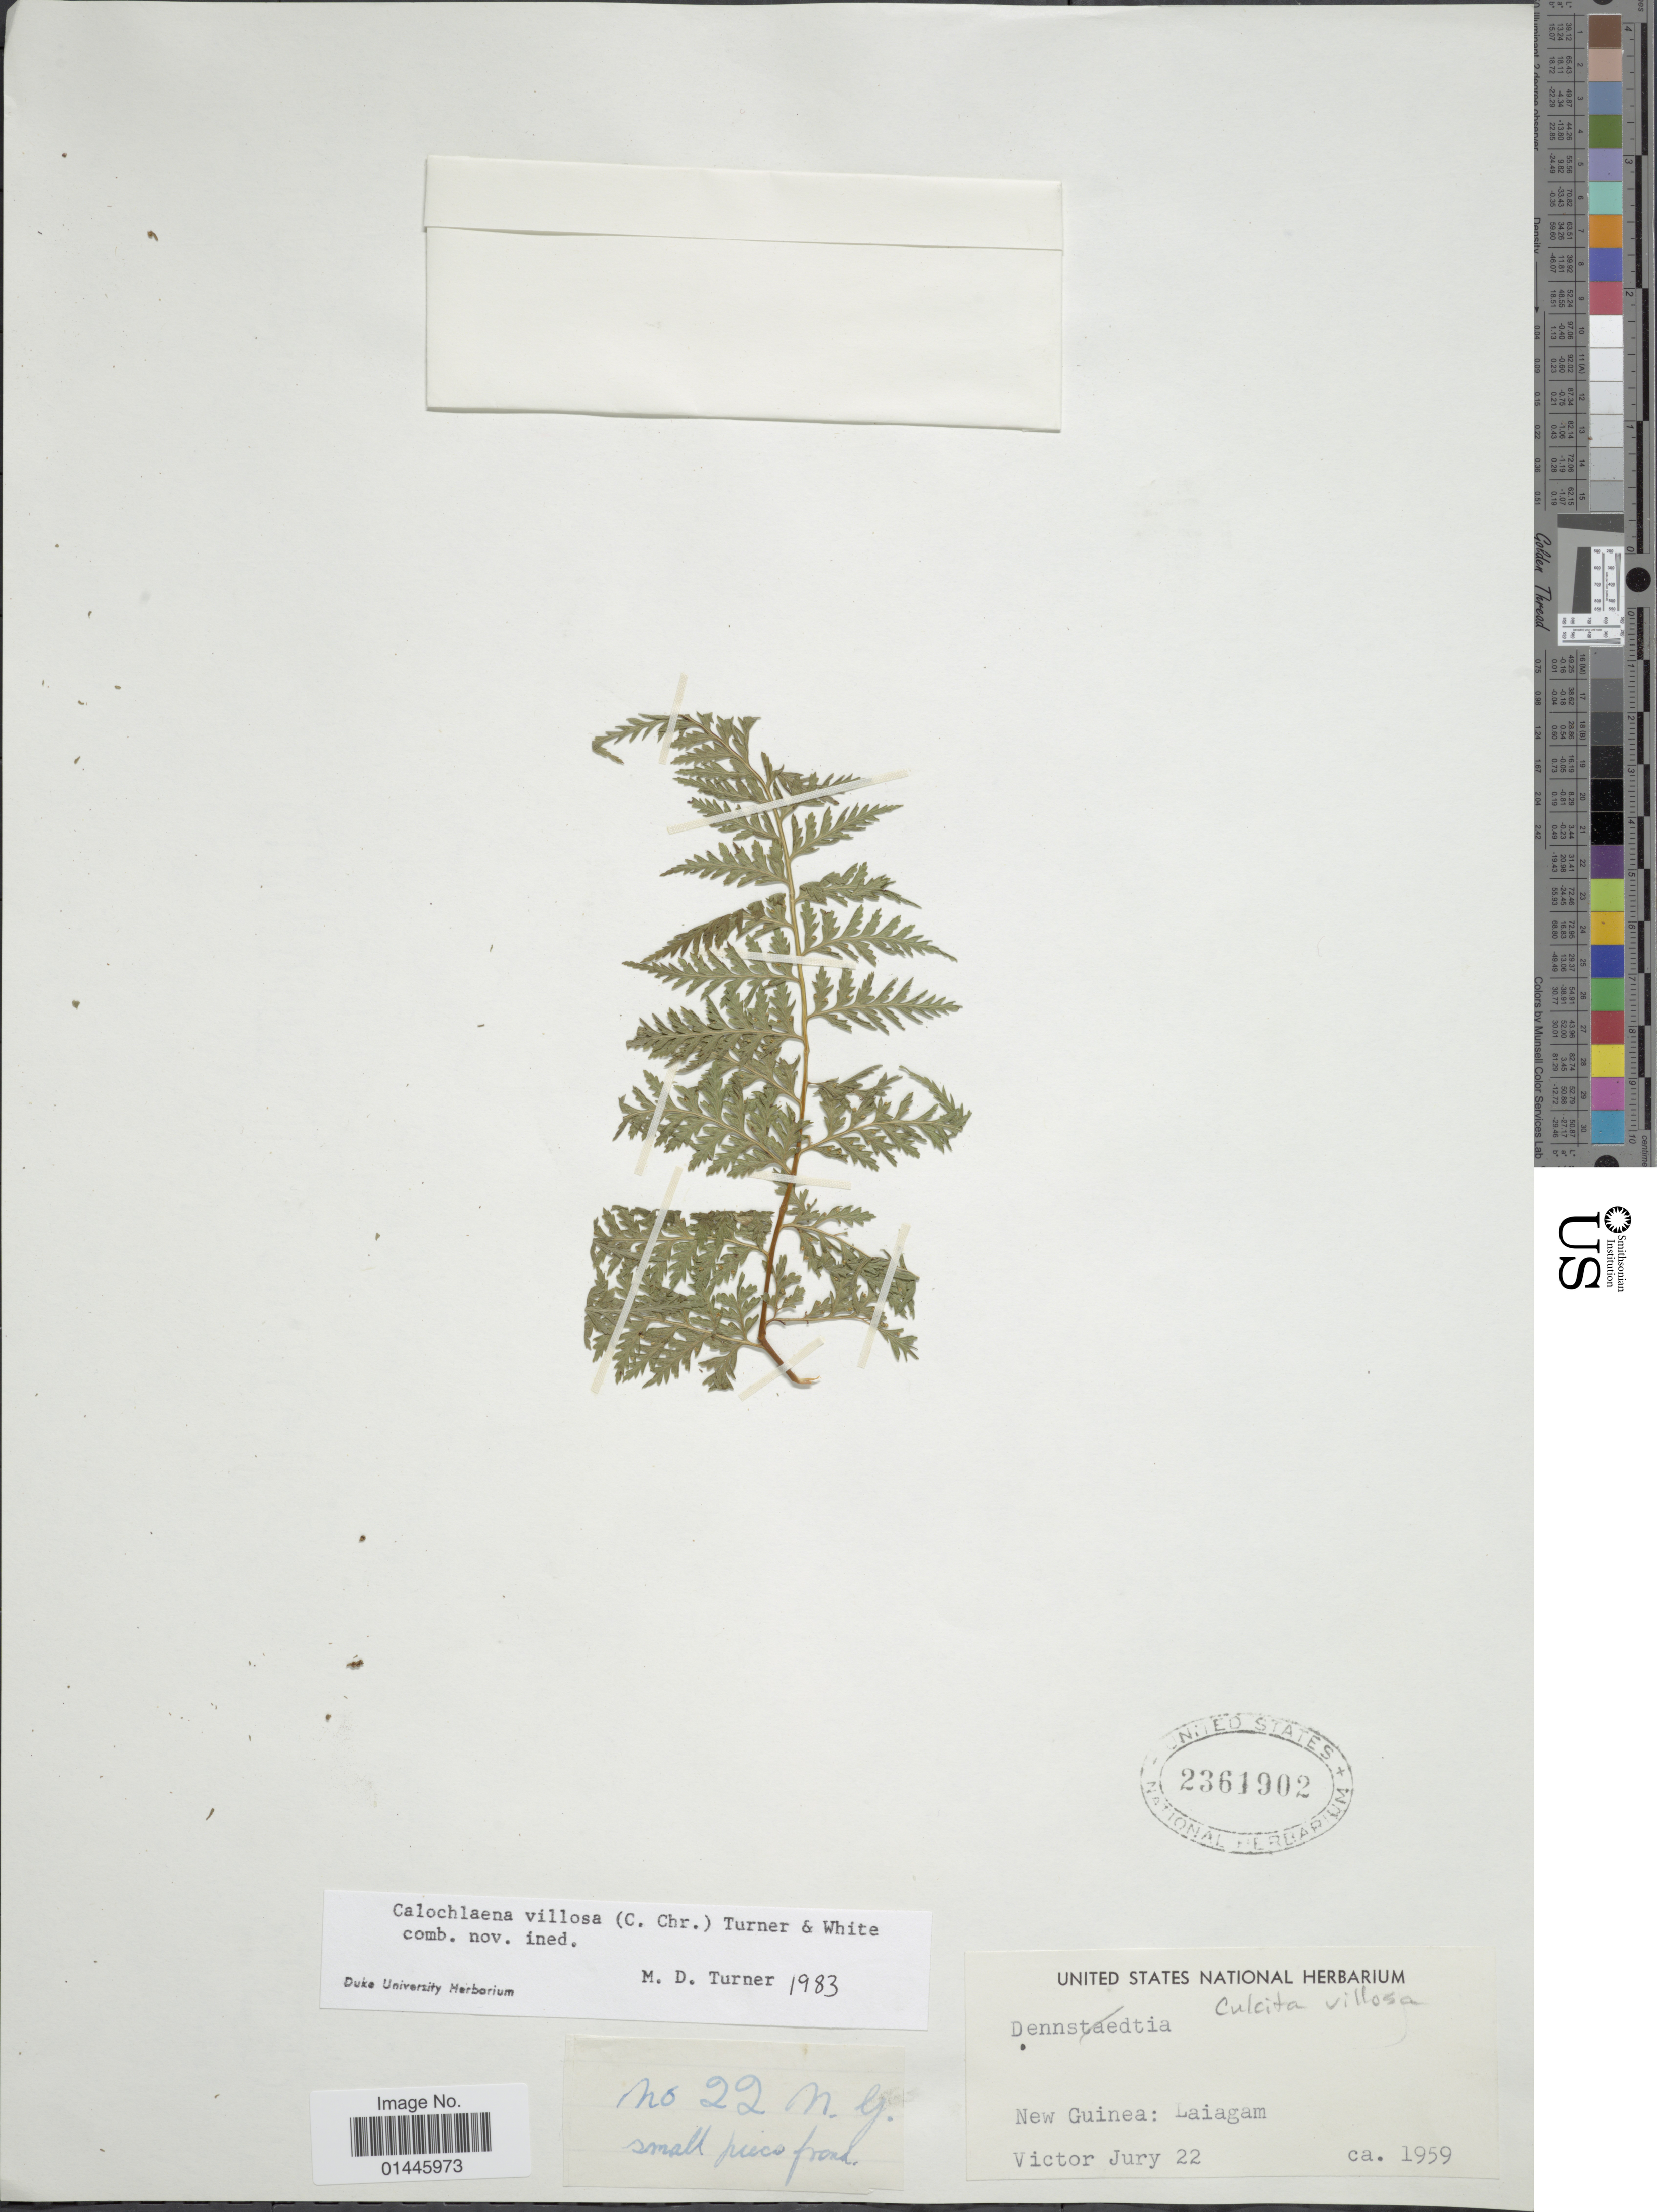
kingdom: Plantae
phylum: Tracheophyta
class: Polypodiopsida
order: Cyatheales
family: Dicksoniaceae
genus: Calochlaena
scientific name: Calochlaena villosa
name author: (C. Chr.) M.D. Turner & R.A. White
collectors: V. Jury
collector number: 22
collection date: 1959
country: Papua New Guinea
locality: New Guinea: Laiagam.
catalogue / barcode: US 2361902